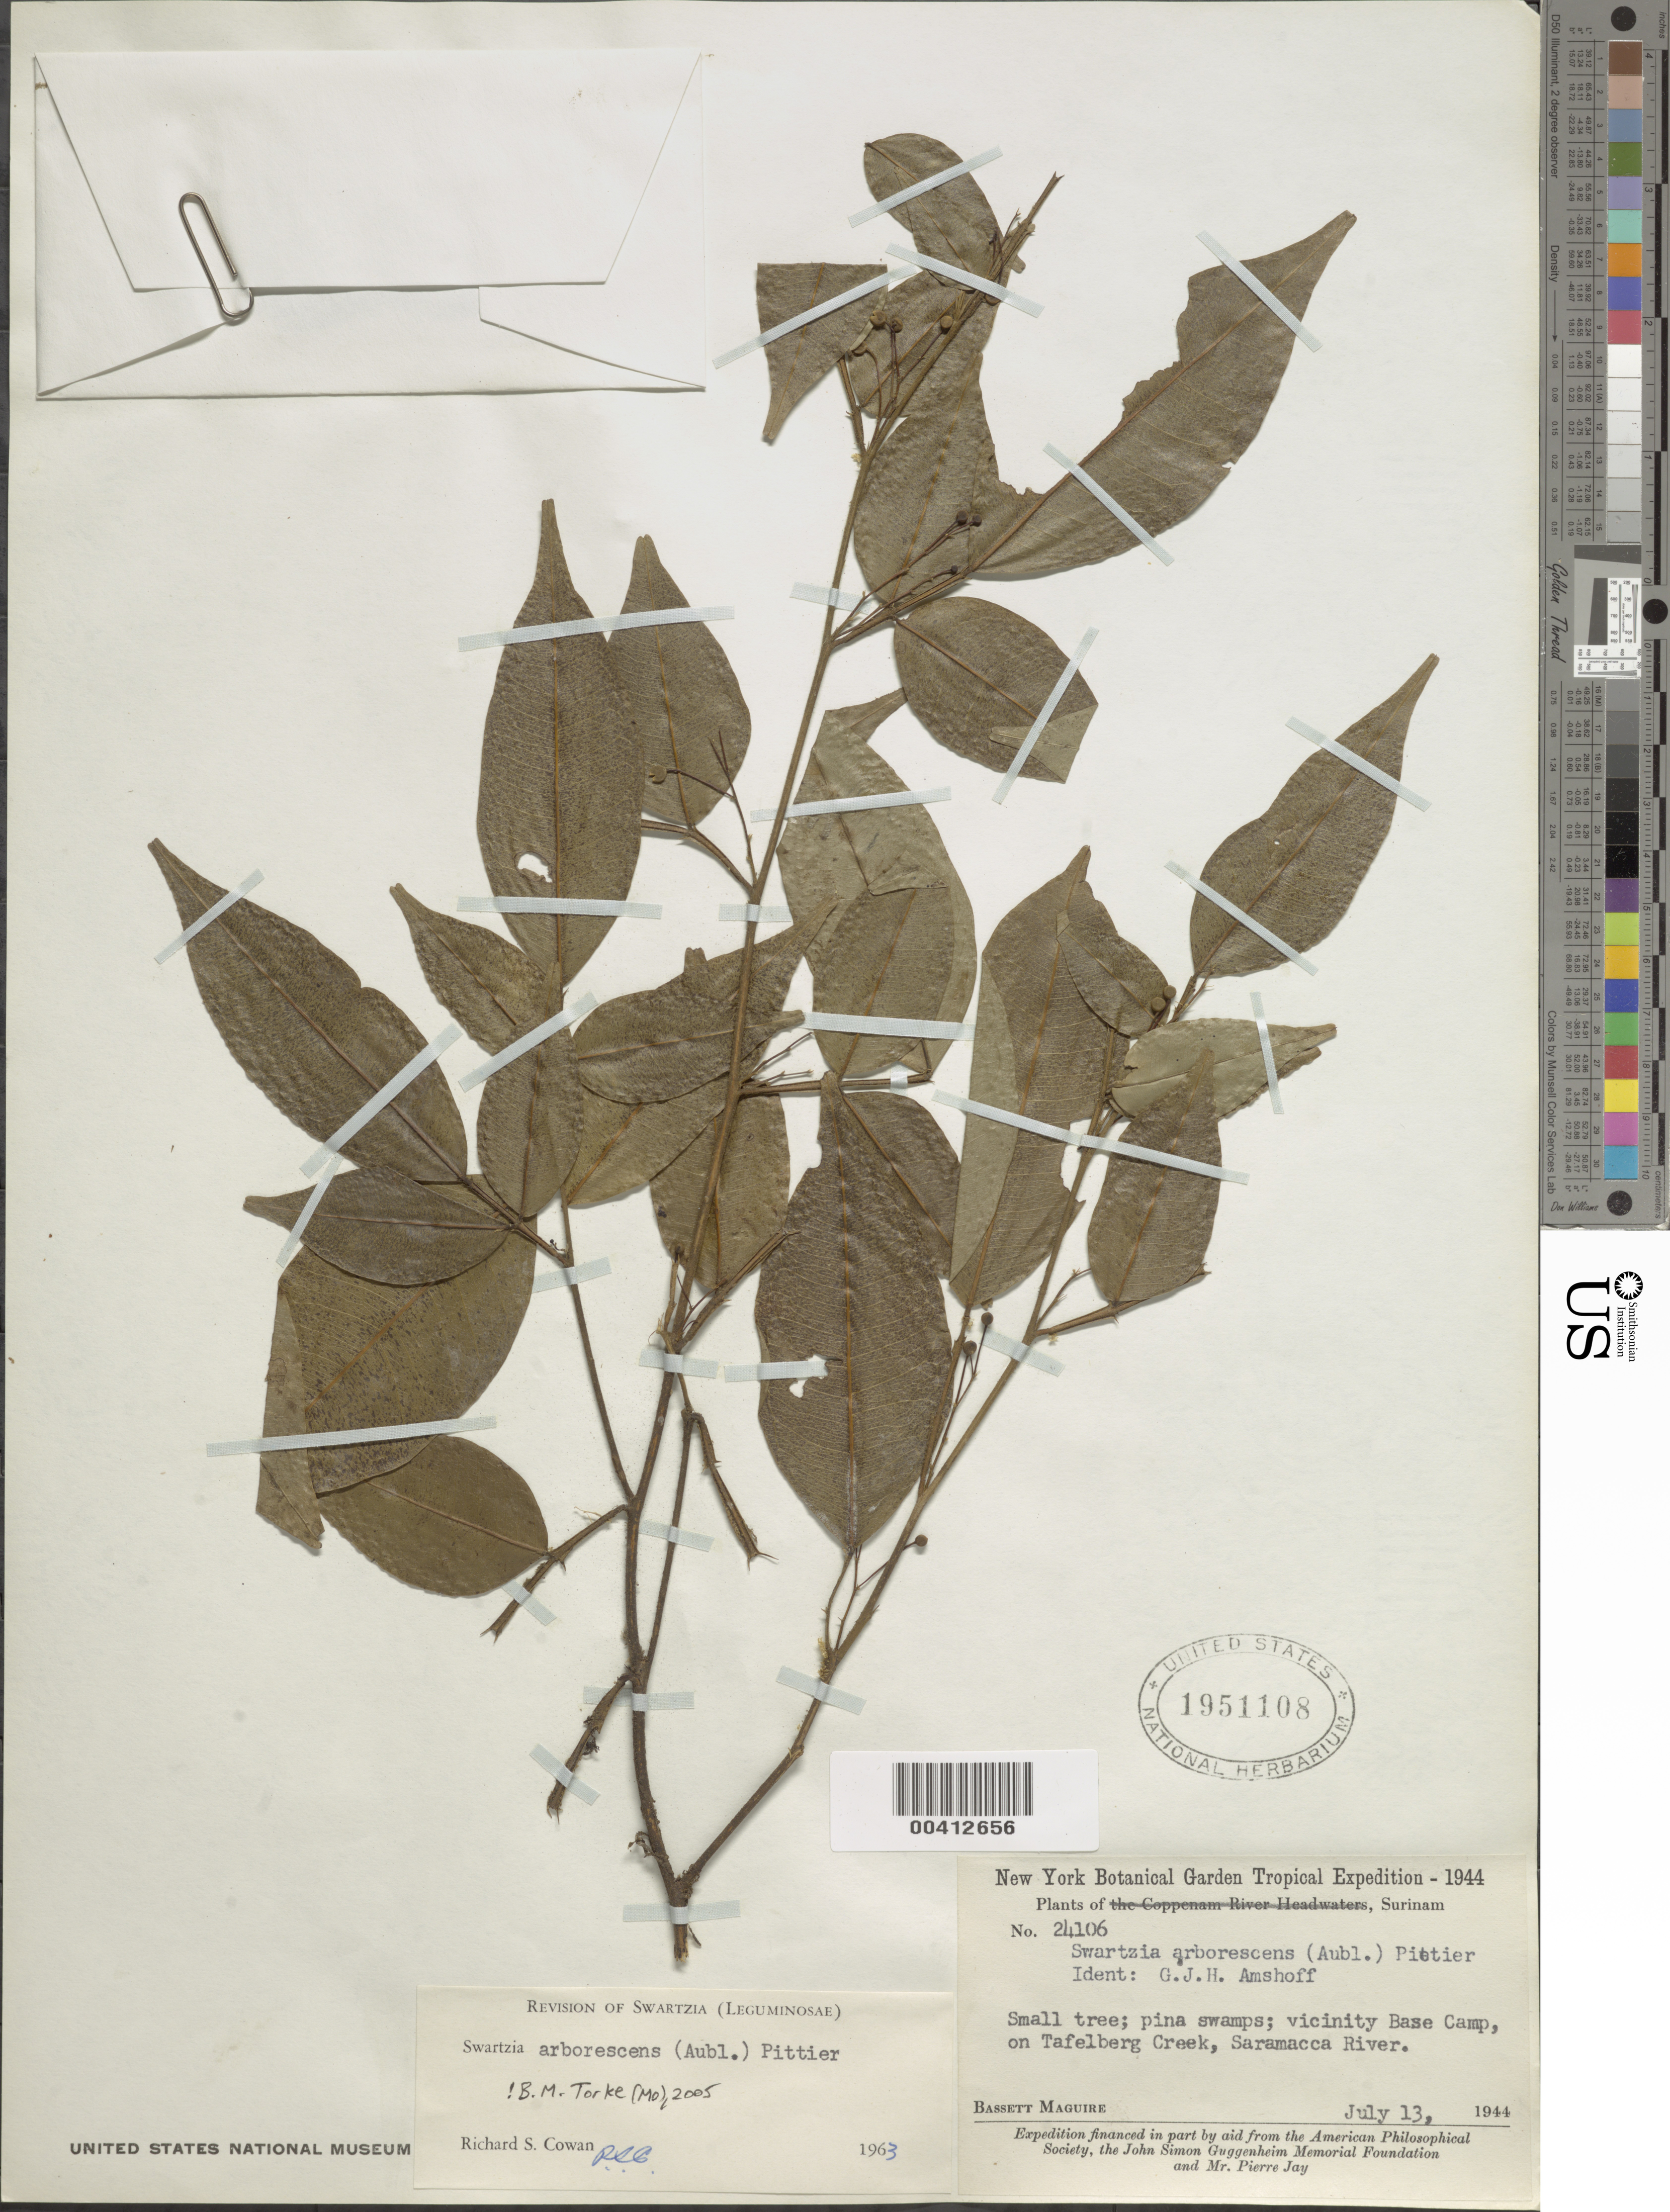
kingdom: Plantae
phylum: Tracheophyta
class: Magnoliopsida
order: Fabales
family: Fabaceae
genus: Swartzia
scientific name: Swartzia arborescens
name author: (Aubl.) Pittier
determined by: Cowan, R. S.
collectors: B. Maguire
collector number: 24106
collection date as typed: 13 Jul 1944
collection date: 1944-07-13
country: Suriname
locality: Tafelberg creek, saramacca river, vicinity base camp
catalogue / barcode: US 1951108